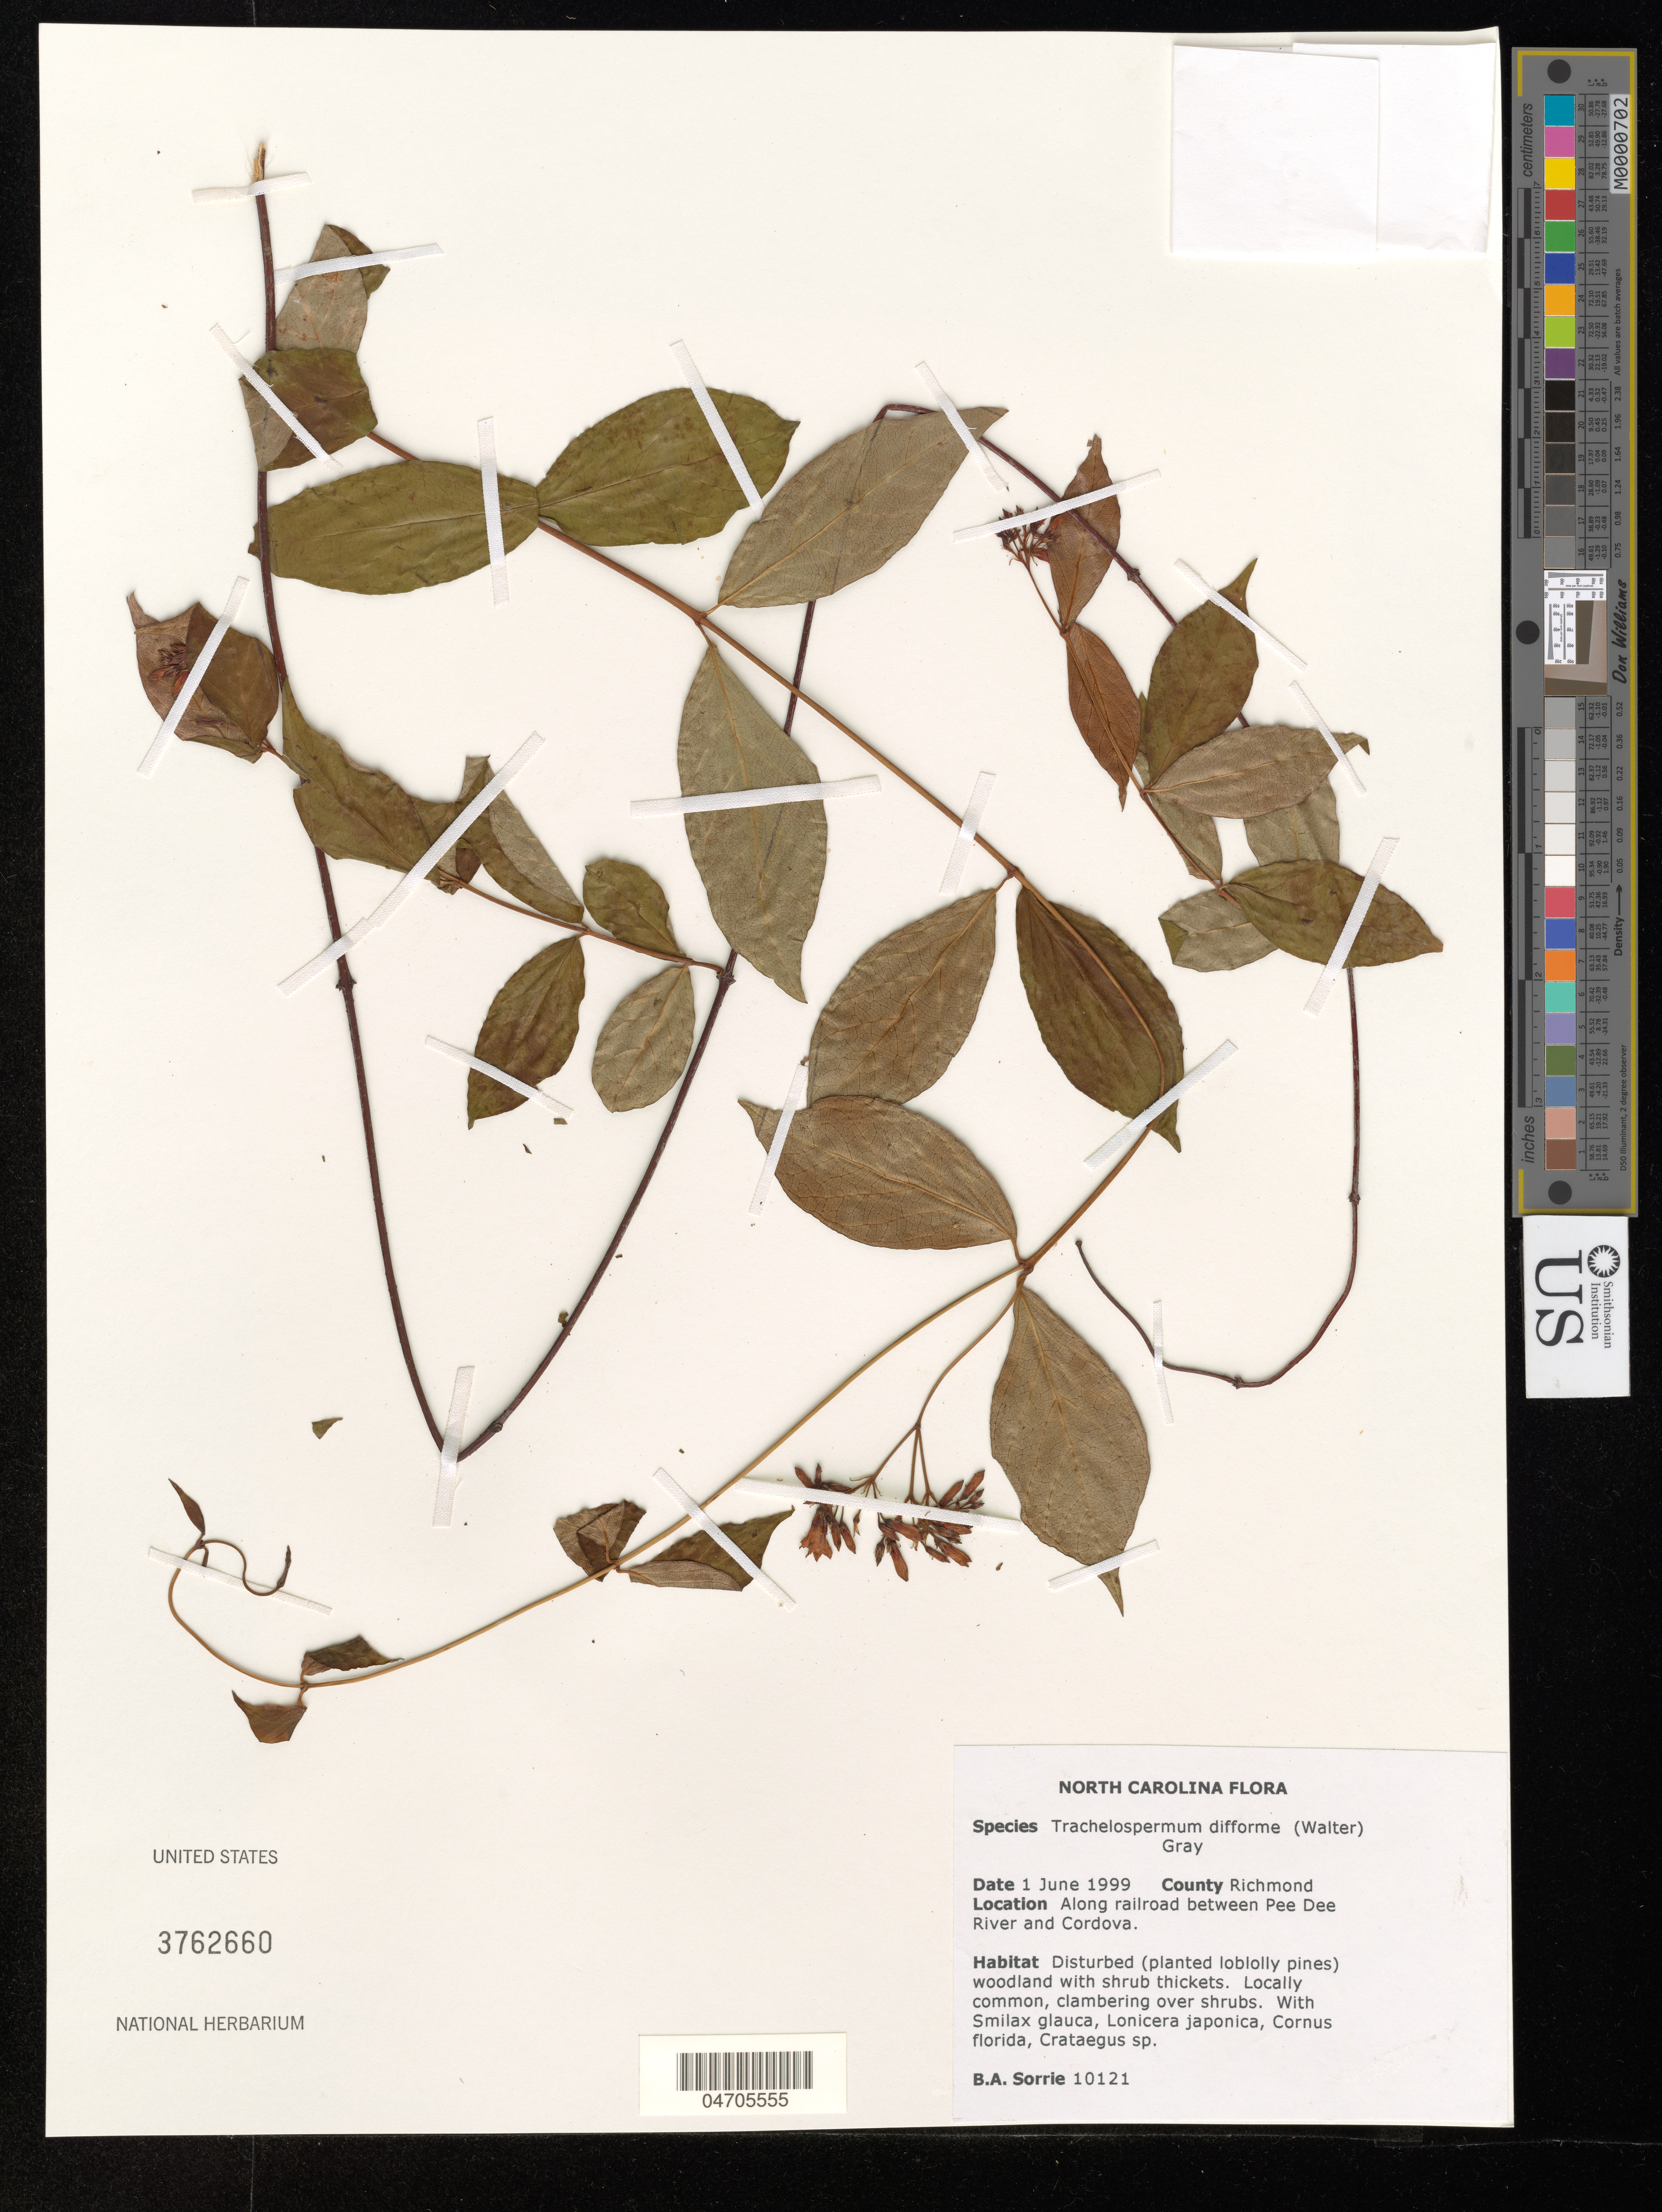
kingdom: Plantae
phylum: Tracheophyta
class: Magnoliopsida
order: Gentianales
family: Apocynaceae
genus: Trachelospermum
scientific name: Trachelospermum difforme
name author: (Walter) A. Gray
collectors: B. Sorrie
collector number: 10121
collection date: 1999-06-01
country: United States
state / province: North Carolina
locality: County Richmond. Along railroad between Pee Dee River and Cordova.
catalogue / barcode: US 3762660